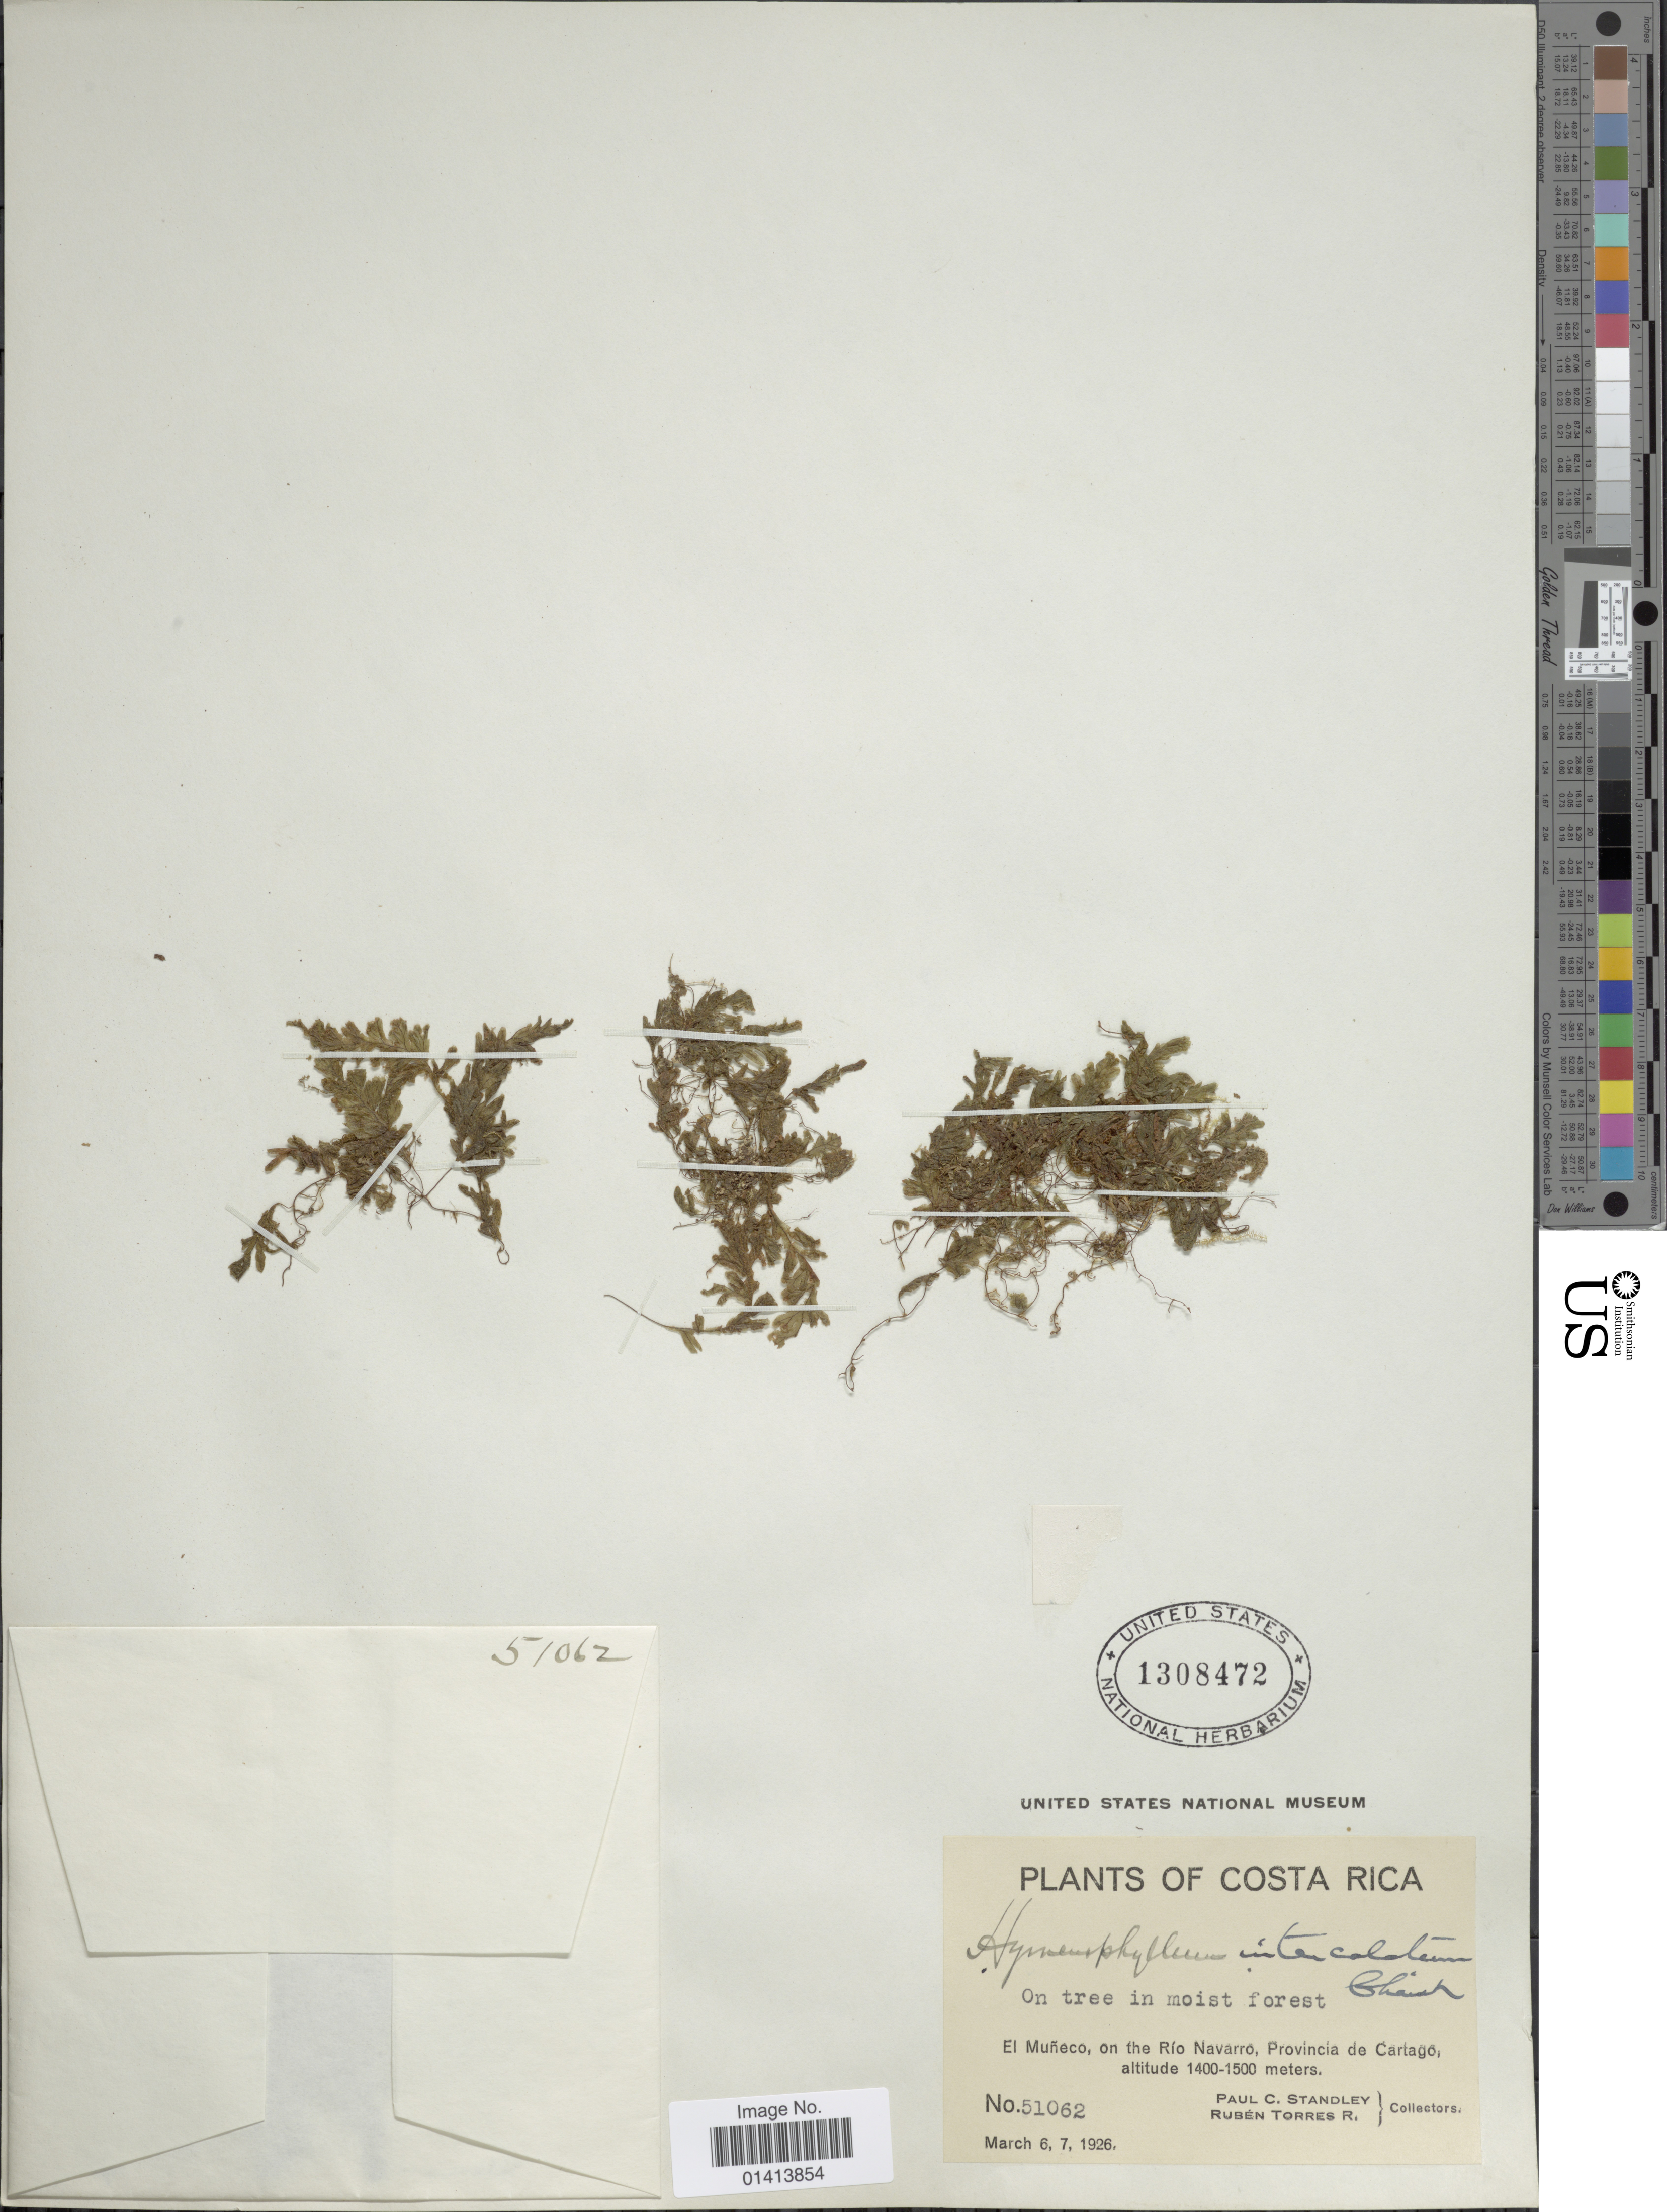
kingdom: Plantae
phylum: Tracheophyta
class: Polypodiopsida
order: Hymenophyllales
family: Hymenophyllaceae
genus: Hymenophyllum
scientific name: Hymenophyllum fragile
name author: (Hedw.) C.V. Morton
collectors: P. C. Standley & R. Torres Rojas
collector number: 51062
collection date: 1926-03-06/1926-03-07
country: Costa Rica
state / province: Cartago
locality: El Muñeco, on the Río Navarro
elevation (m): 1400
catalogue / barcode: US 1308472